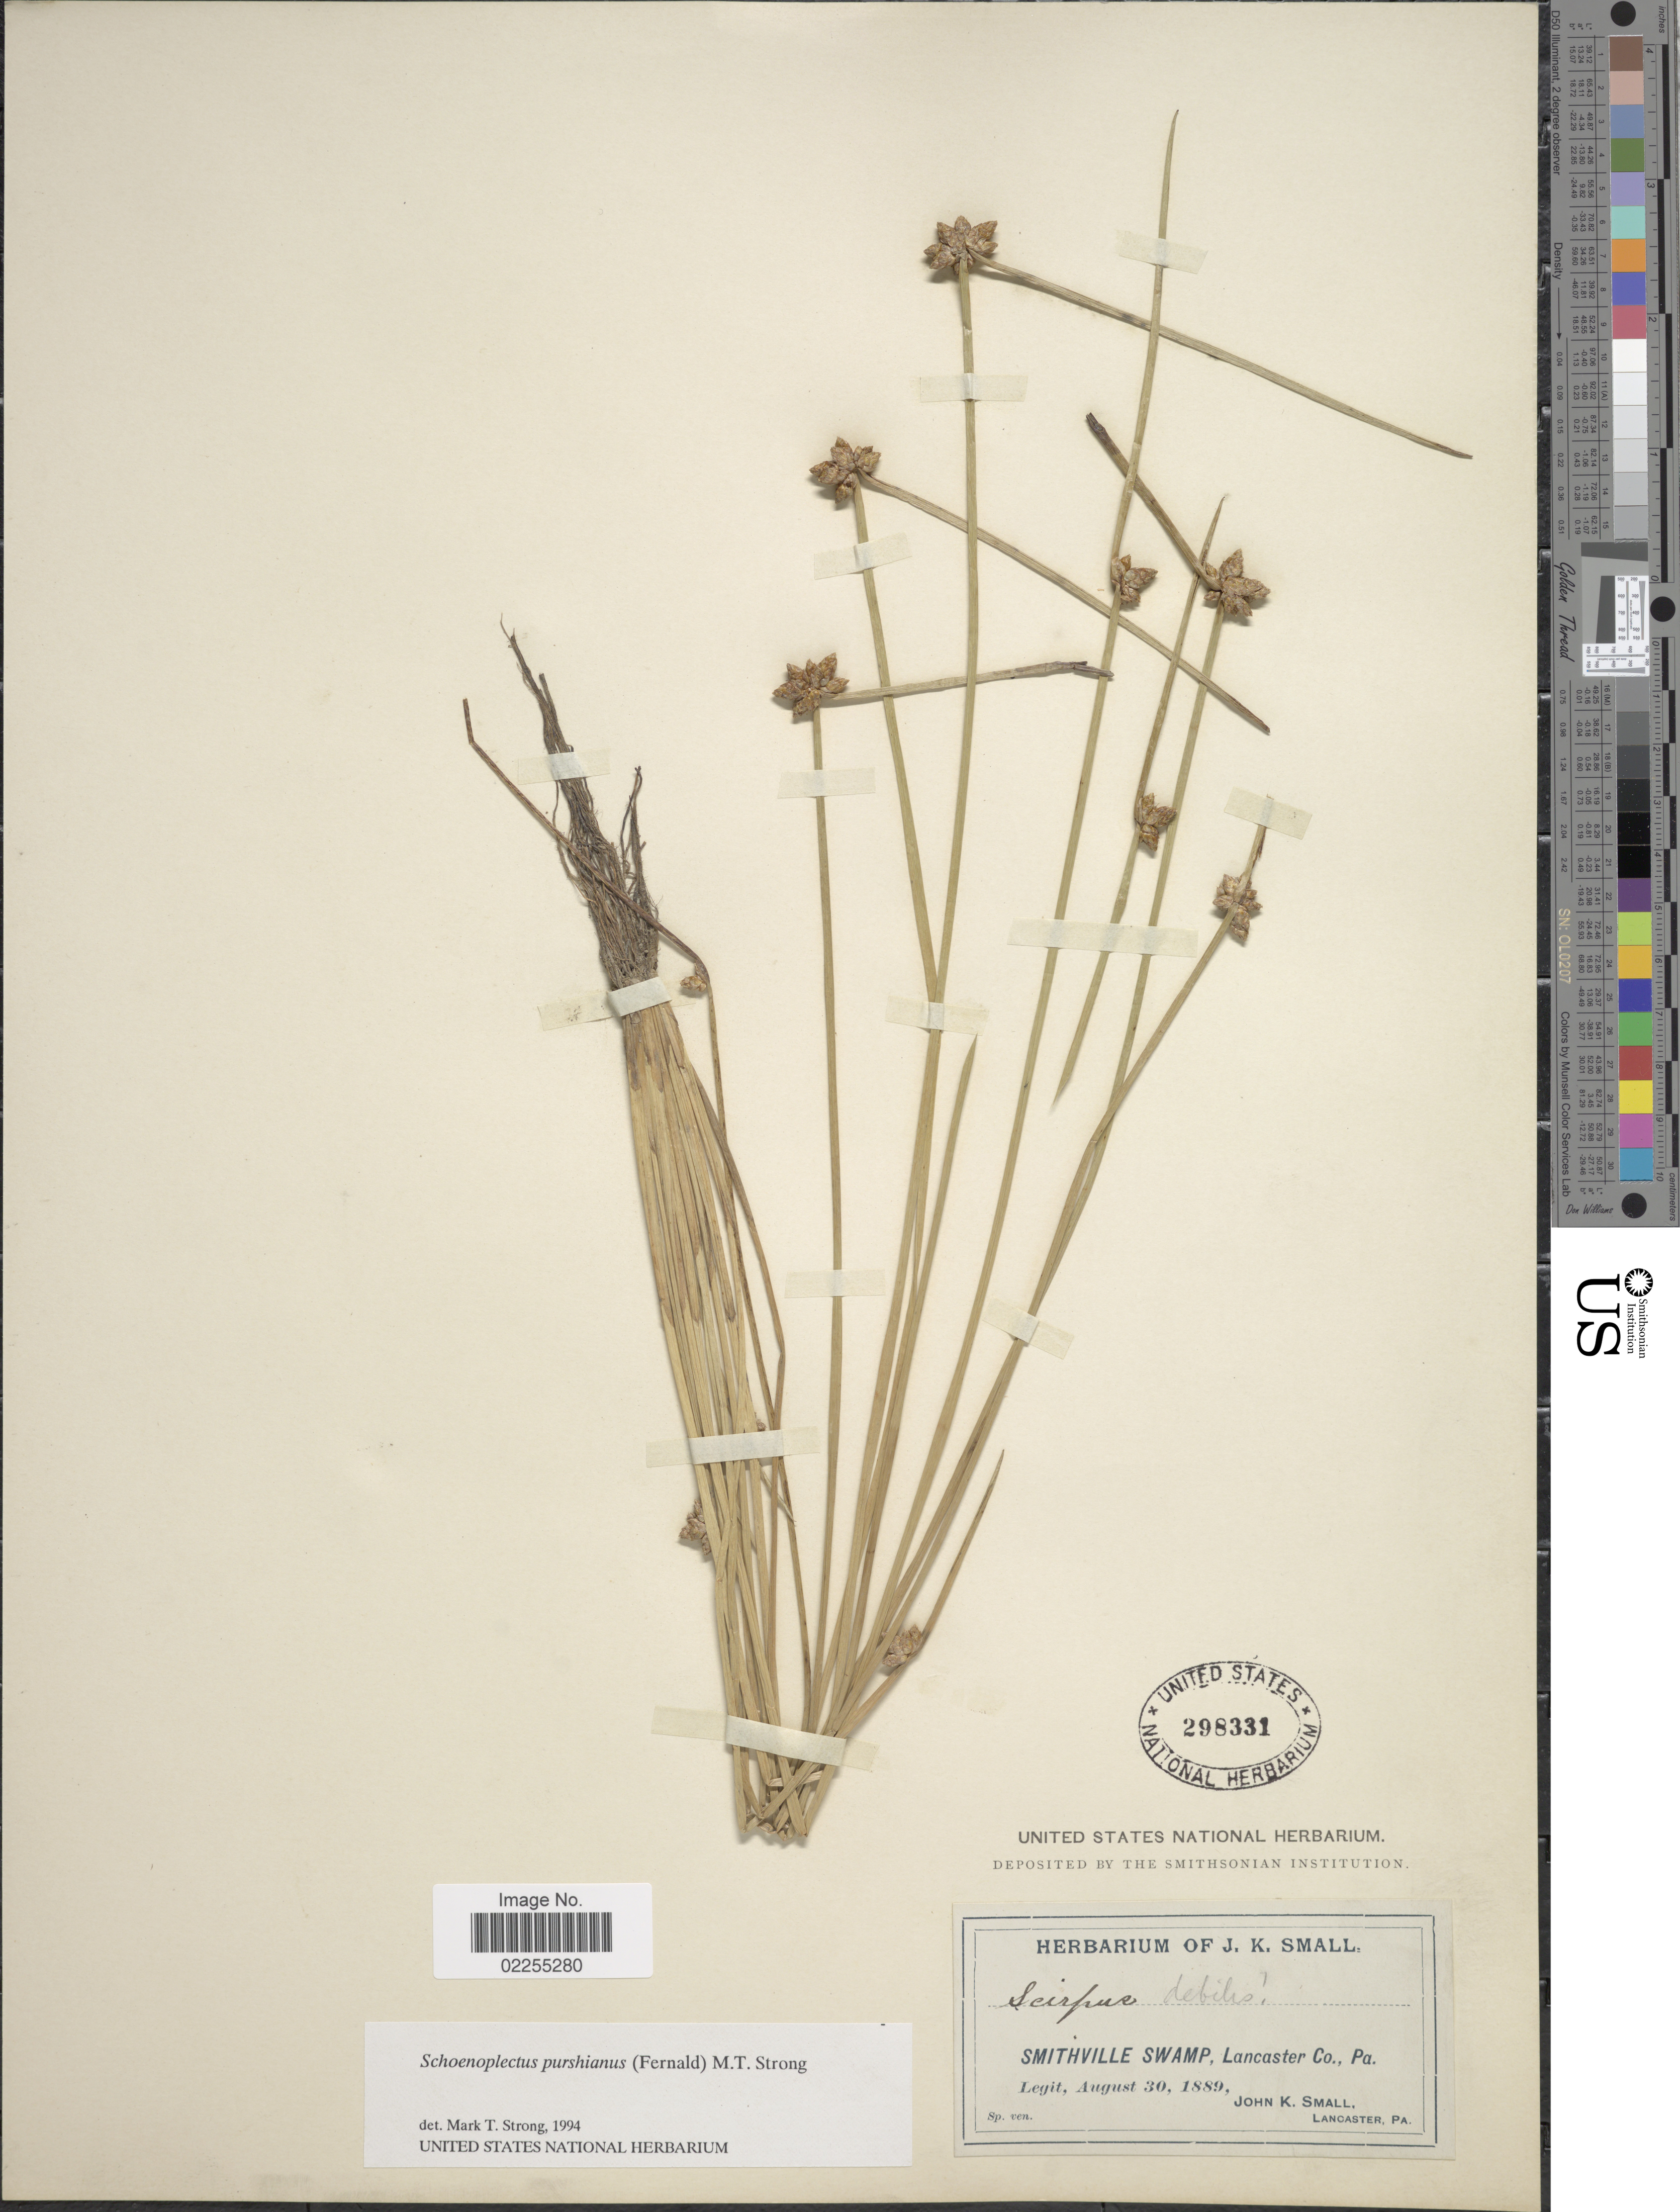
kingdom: Plantae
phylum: Tracheophyta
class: Liliopsida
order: Poales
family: Cyperaceae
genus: Schoenoplectus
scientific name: Schoenoplectus purshianus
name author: (Fernald) M.T. Strong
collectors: J. K. Small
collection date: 1889-08-30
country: United States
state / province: Pennsylvania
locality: Smithville swamp, Lancaster Co.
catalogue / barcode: US 298331